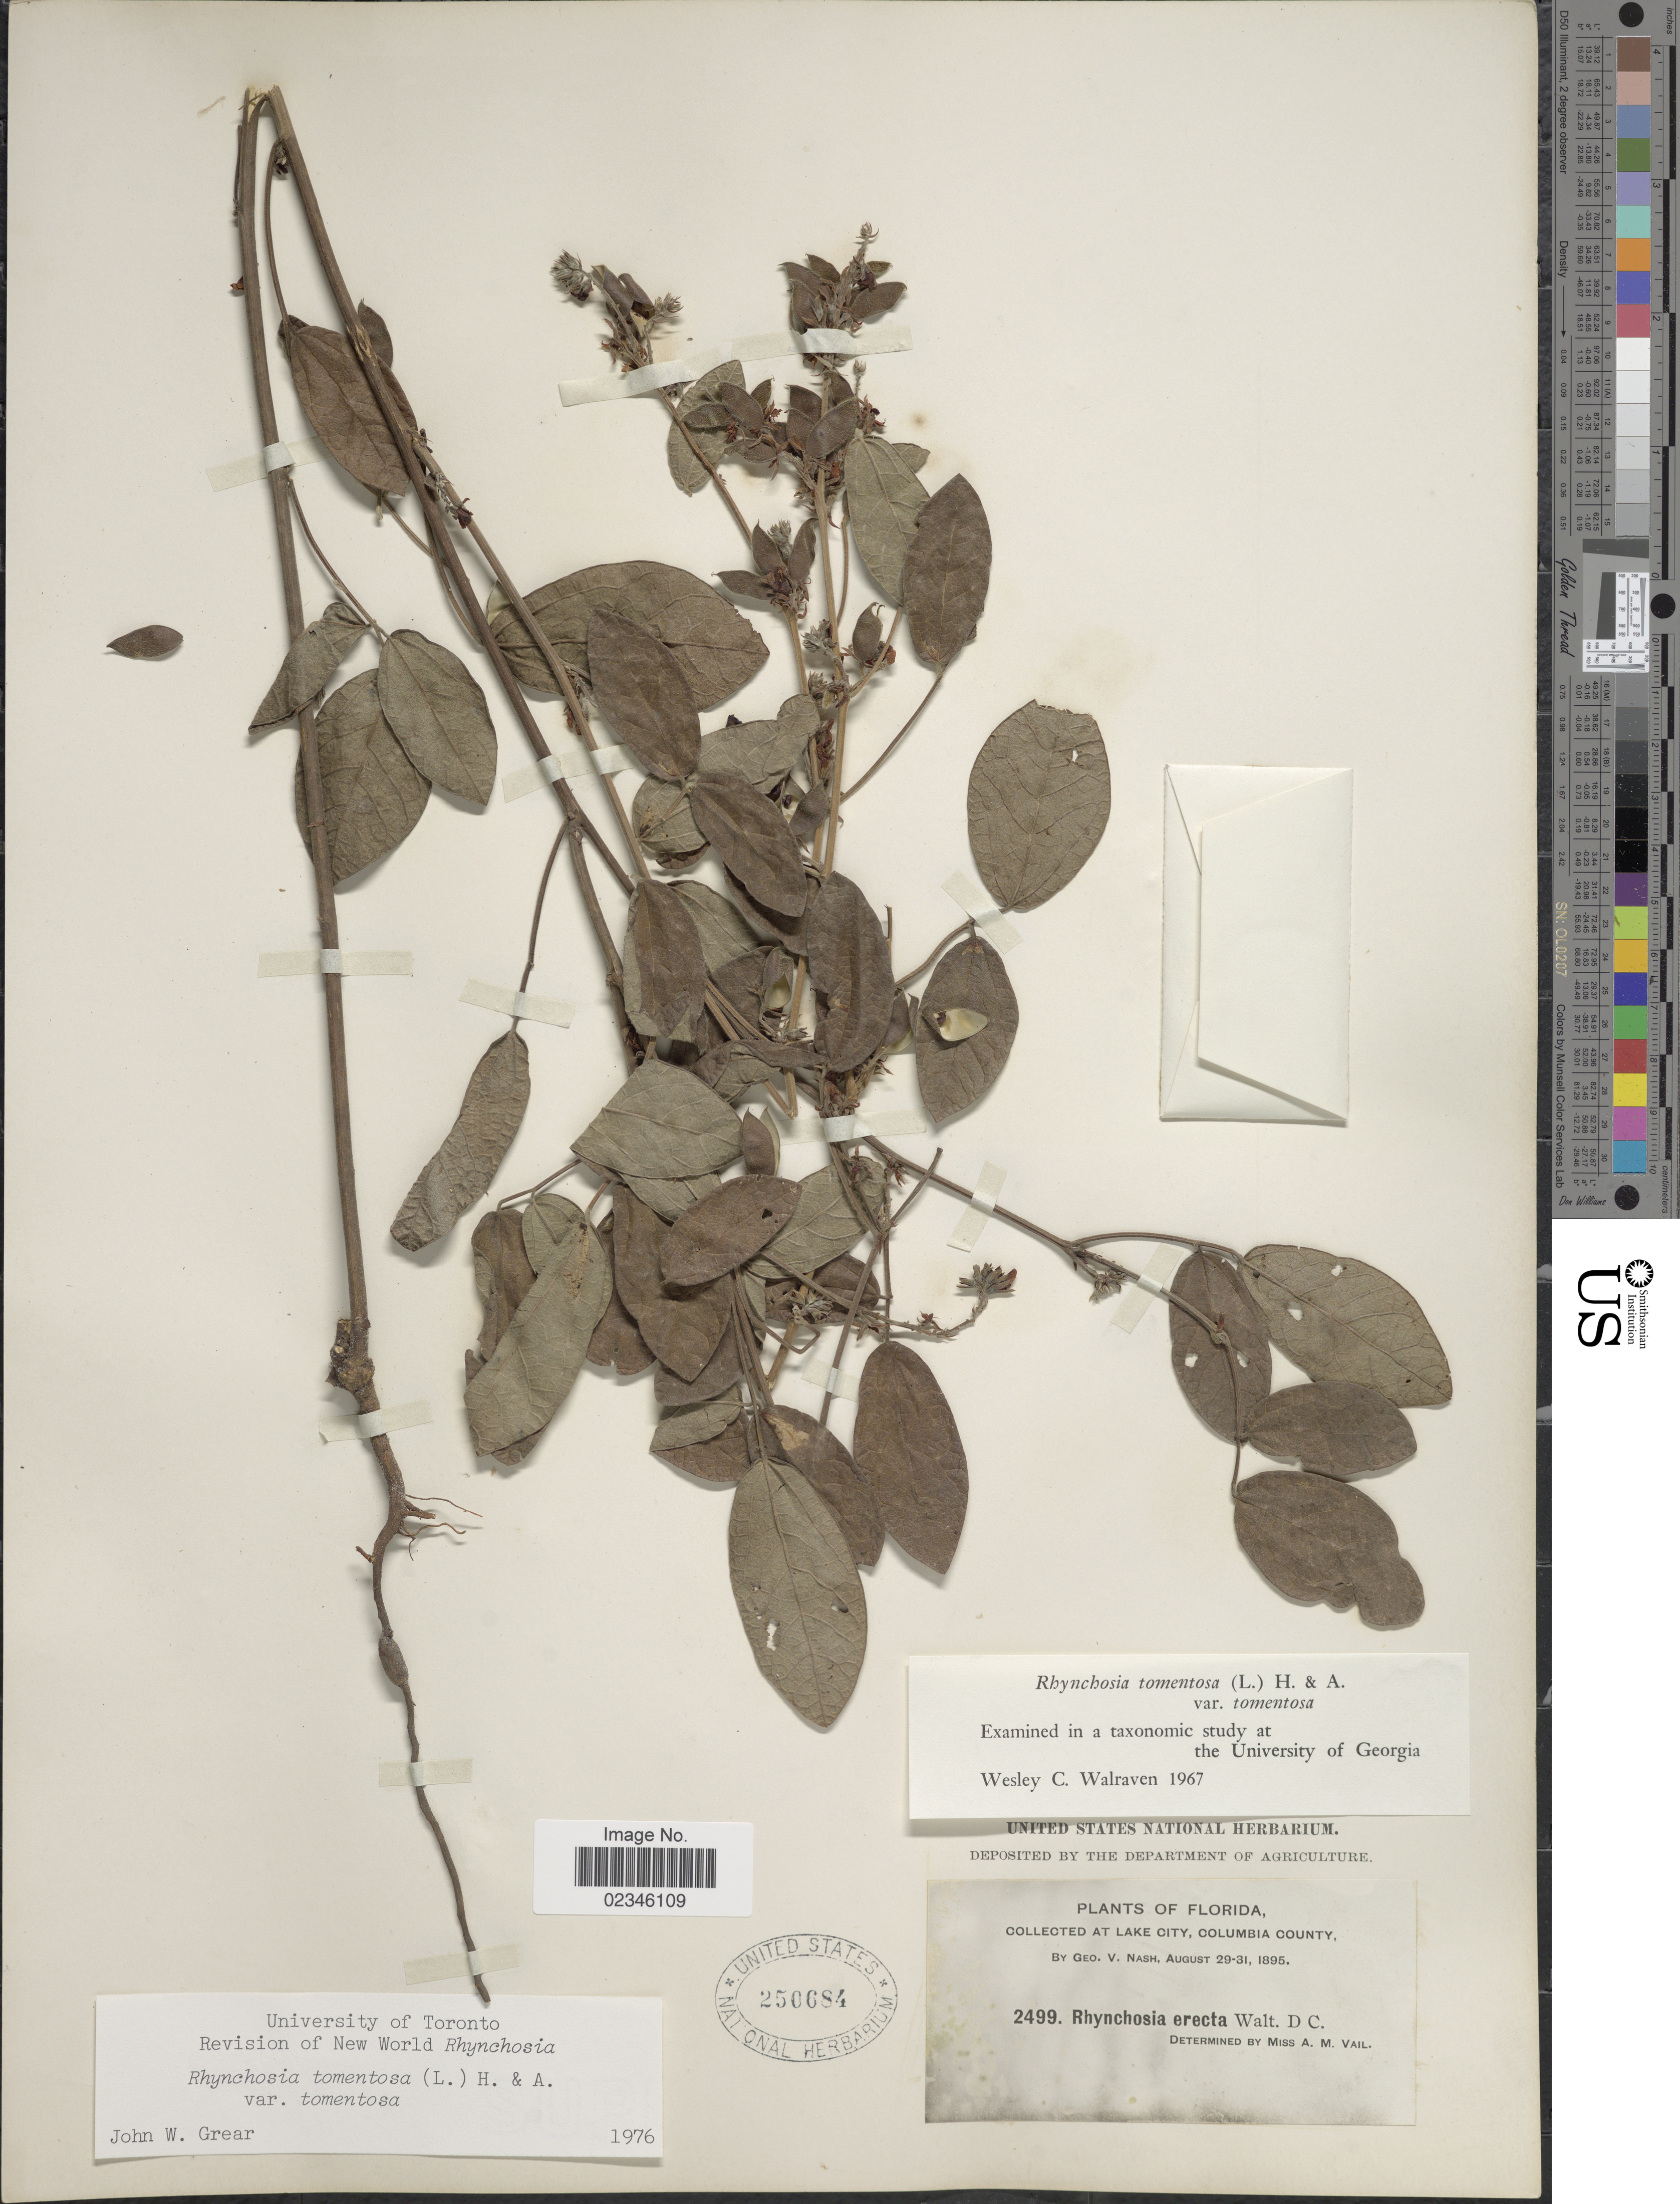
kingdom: Plantae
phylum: Tracheophyta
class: Magnoliopsida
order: Fabales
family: Fabaceae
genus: Rhynchosia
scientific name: Rhynchosia tomentosa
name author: (L.) Hook. & Arn.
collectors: G. V. Nash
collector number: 2499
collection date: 1895-08-29/1895-08-31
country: United States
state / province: Florida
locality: Lake City, Columbia County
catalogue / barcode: US 250684